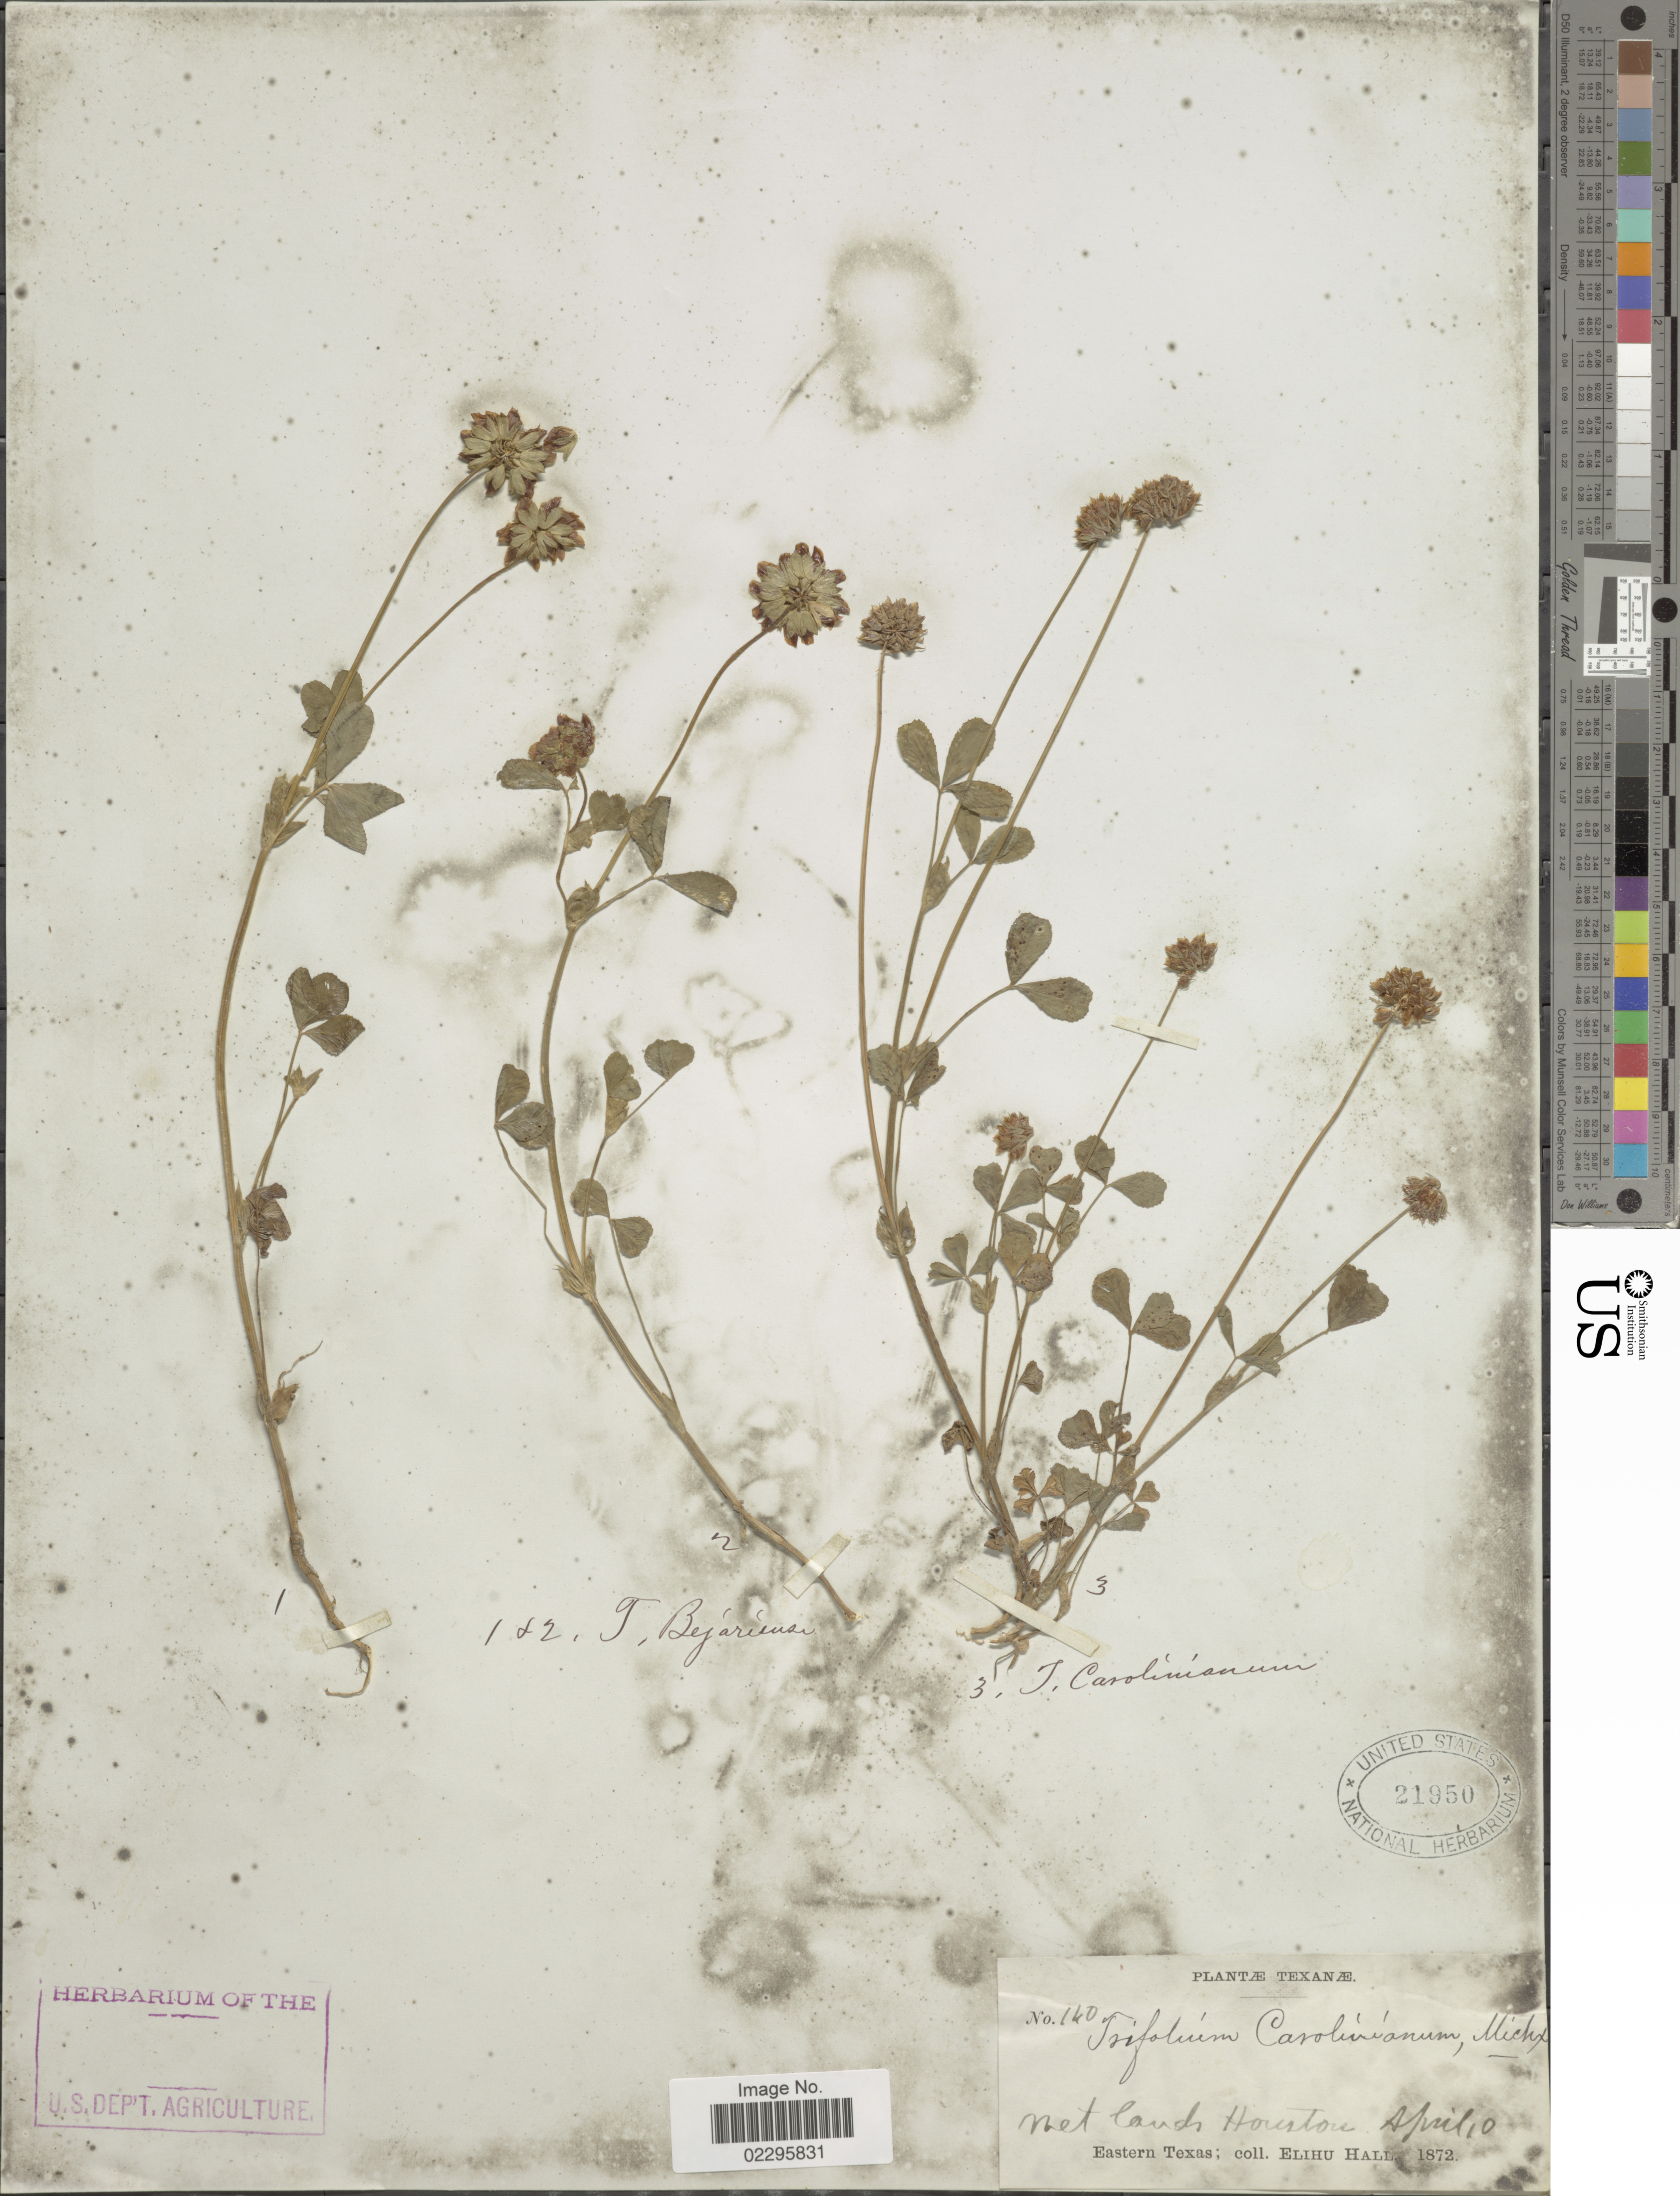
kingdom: Plantae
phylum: Tracheophyta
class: Magnoliopsida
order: Fabales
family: Fabaceae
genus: Trifolium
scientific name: Trifolium bejariense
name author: Moric.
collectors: E. Hall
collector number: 140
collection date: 1872-04-10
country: United States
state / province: Texas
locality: Wet lands Houston, Eastern Texas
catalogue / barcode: US 21950